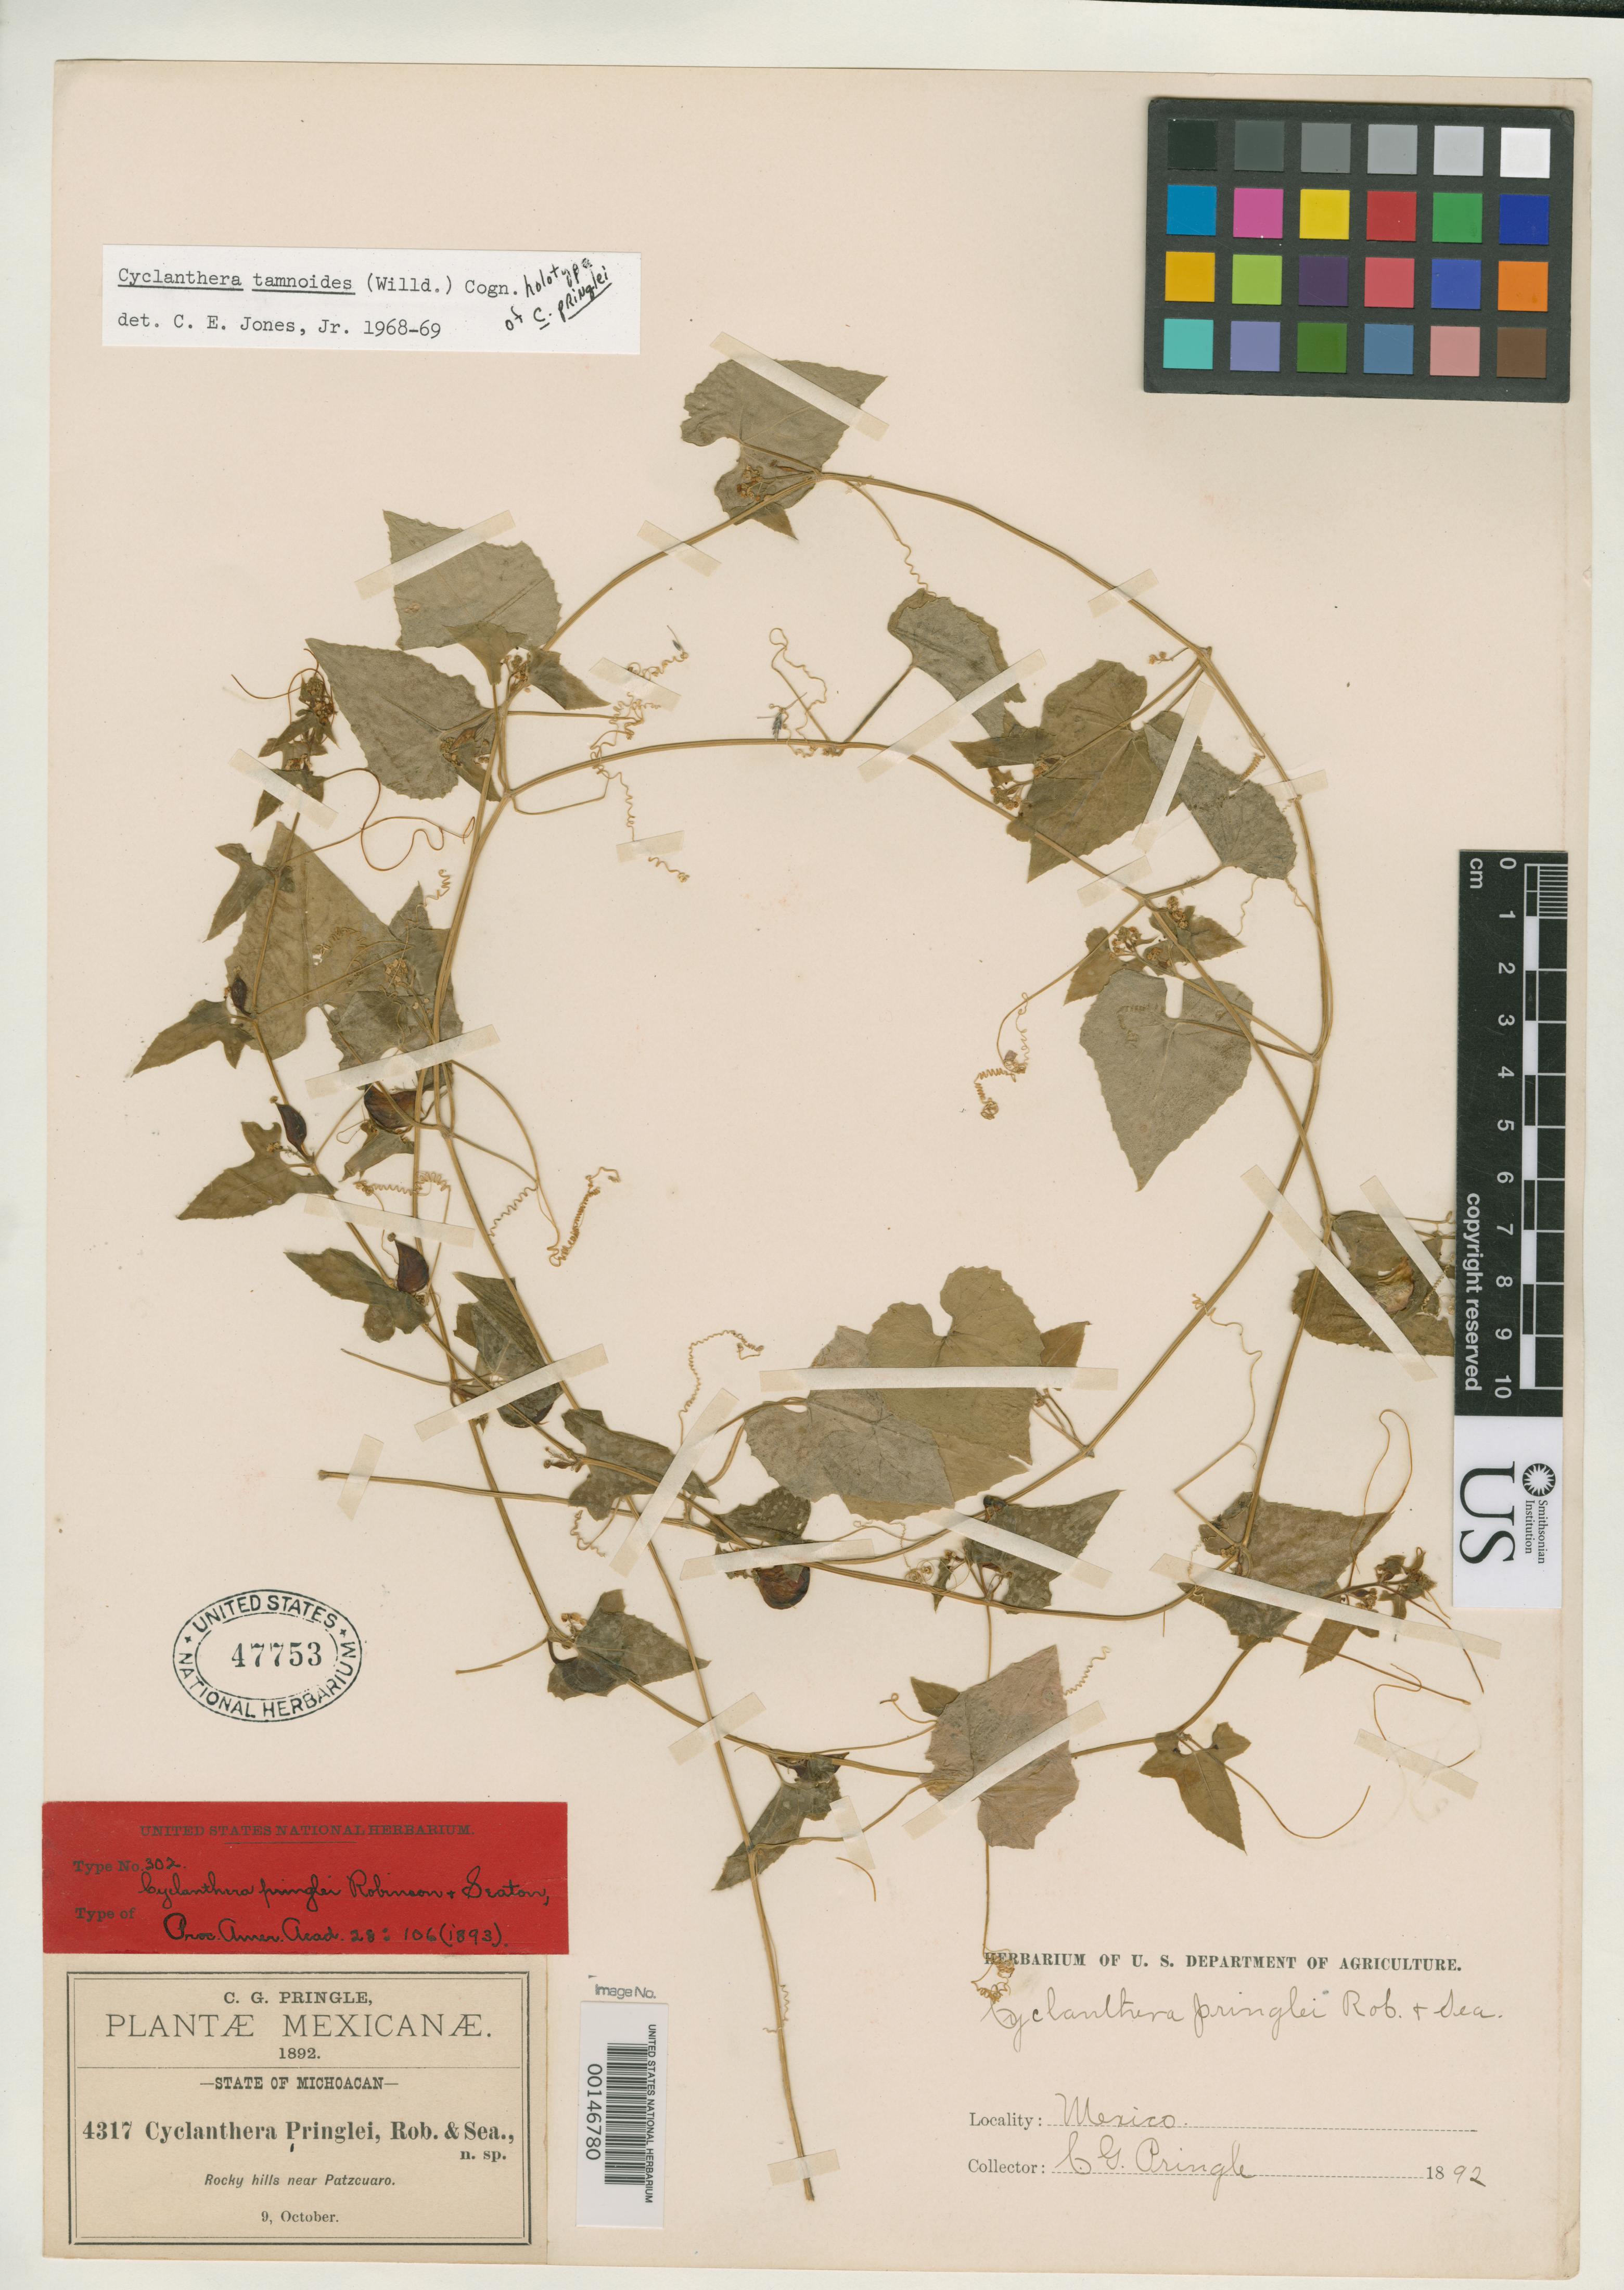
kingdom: Plantae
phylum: Tracheophyta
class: Magnoliopsida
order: Cucurbitales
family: Cucurbitaceae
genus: Cyclanthera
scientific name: Cyclanthera pringlei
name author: B.L. Rob. & Seaton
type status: Isotype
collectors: C. G. Pringle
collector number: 4317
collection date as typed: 09 Oct 1892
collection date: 1892-10-09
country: Mexico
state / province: Michoacán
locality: Near Patzcuaro.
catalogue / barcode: US 47753